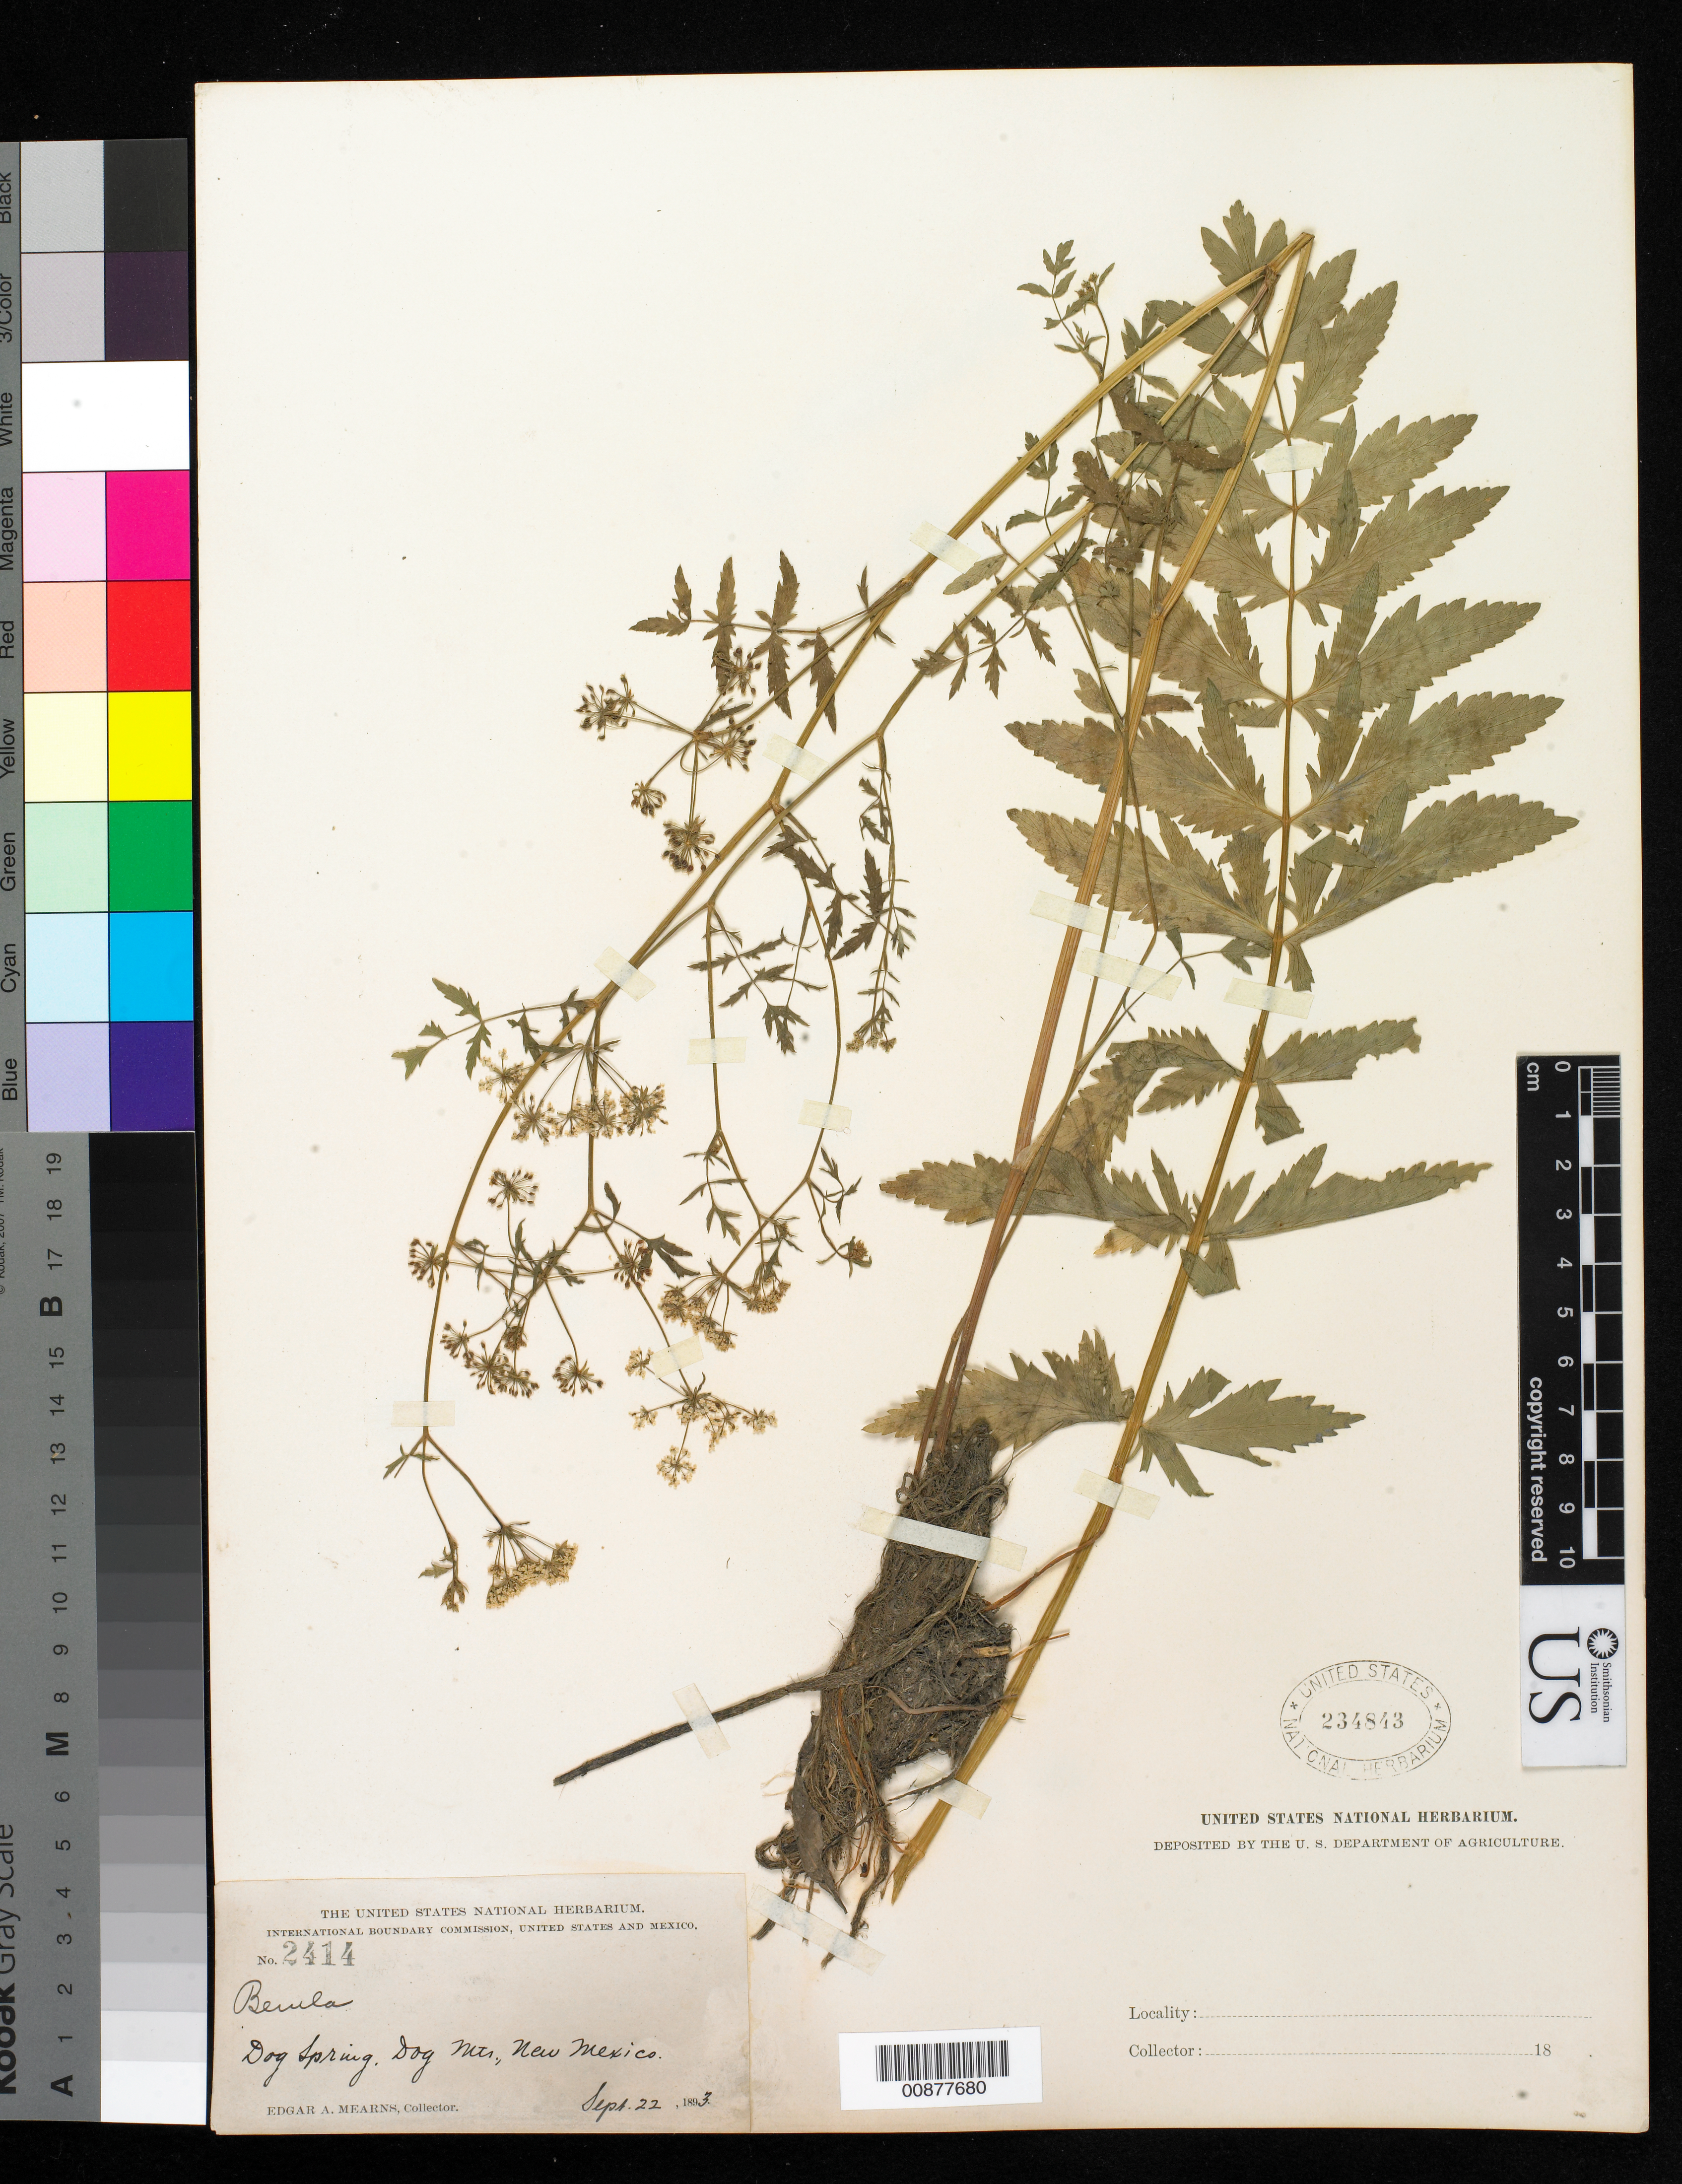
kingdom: Plantae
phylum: Tracheophyta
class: Magnoliopsida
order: Apiales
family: Apiaceae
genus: Berula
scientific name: Berula erecta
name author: (Huds.) Coville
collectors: E. A. Mearns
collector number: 2414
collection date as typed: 22 Sep 1893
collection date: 1893-09-22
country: United States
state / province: New Mexico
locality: Dog Spring, Dog Mts., New Mexico.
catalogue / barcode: US 234843